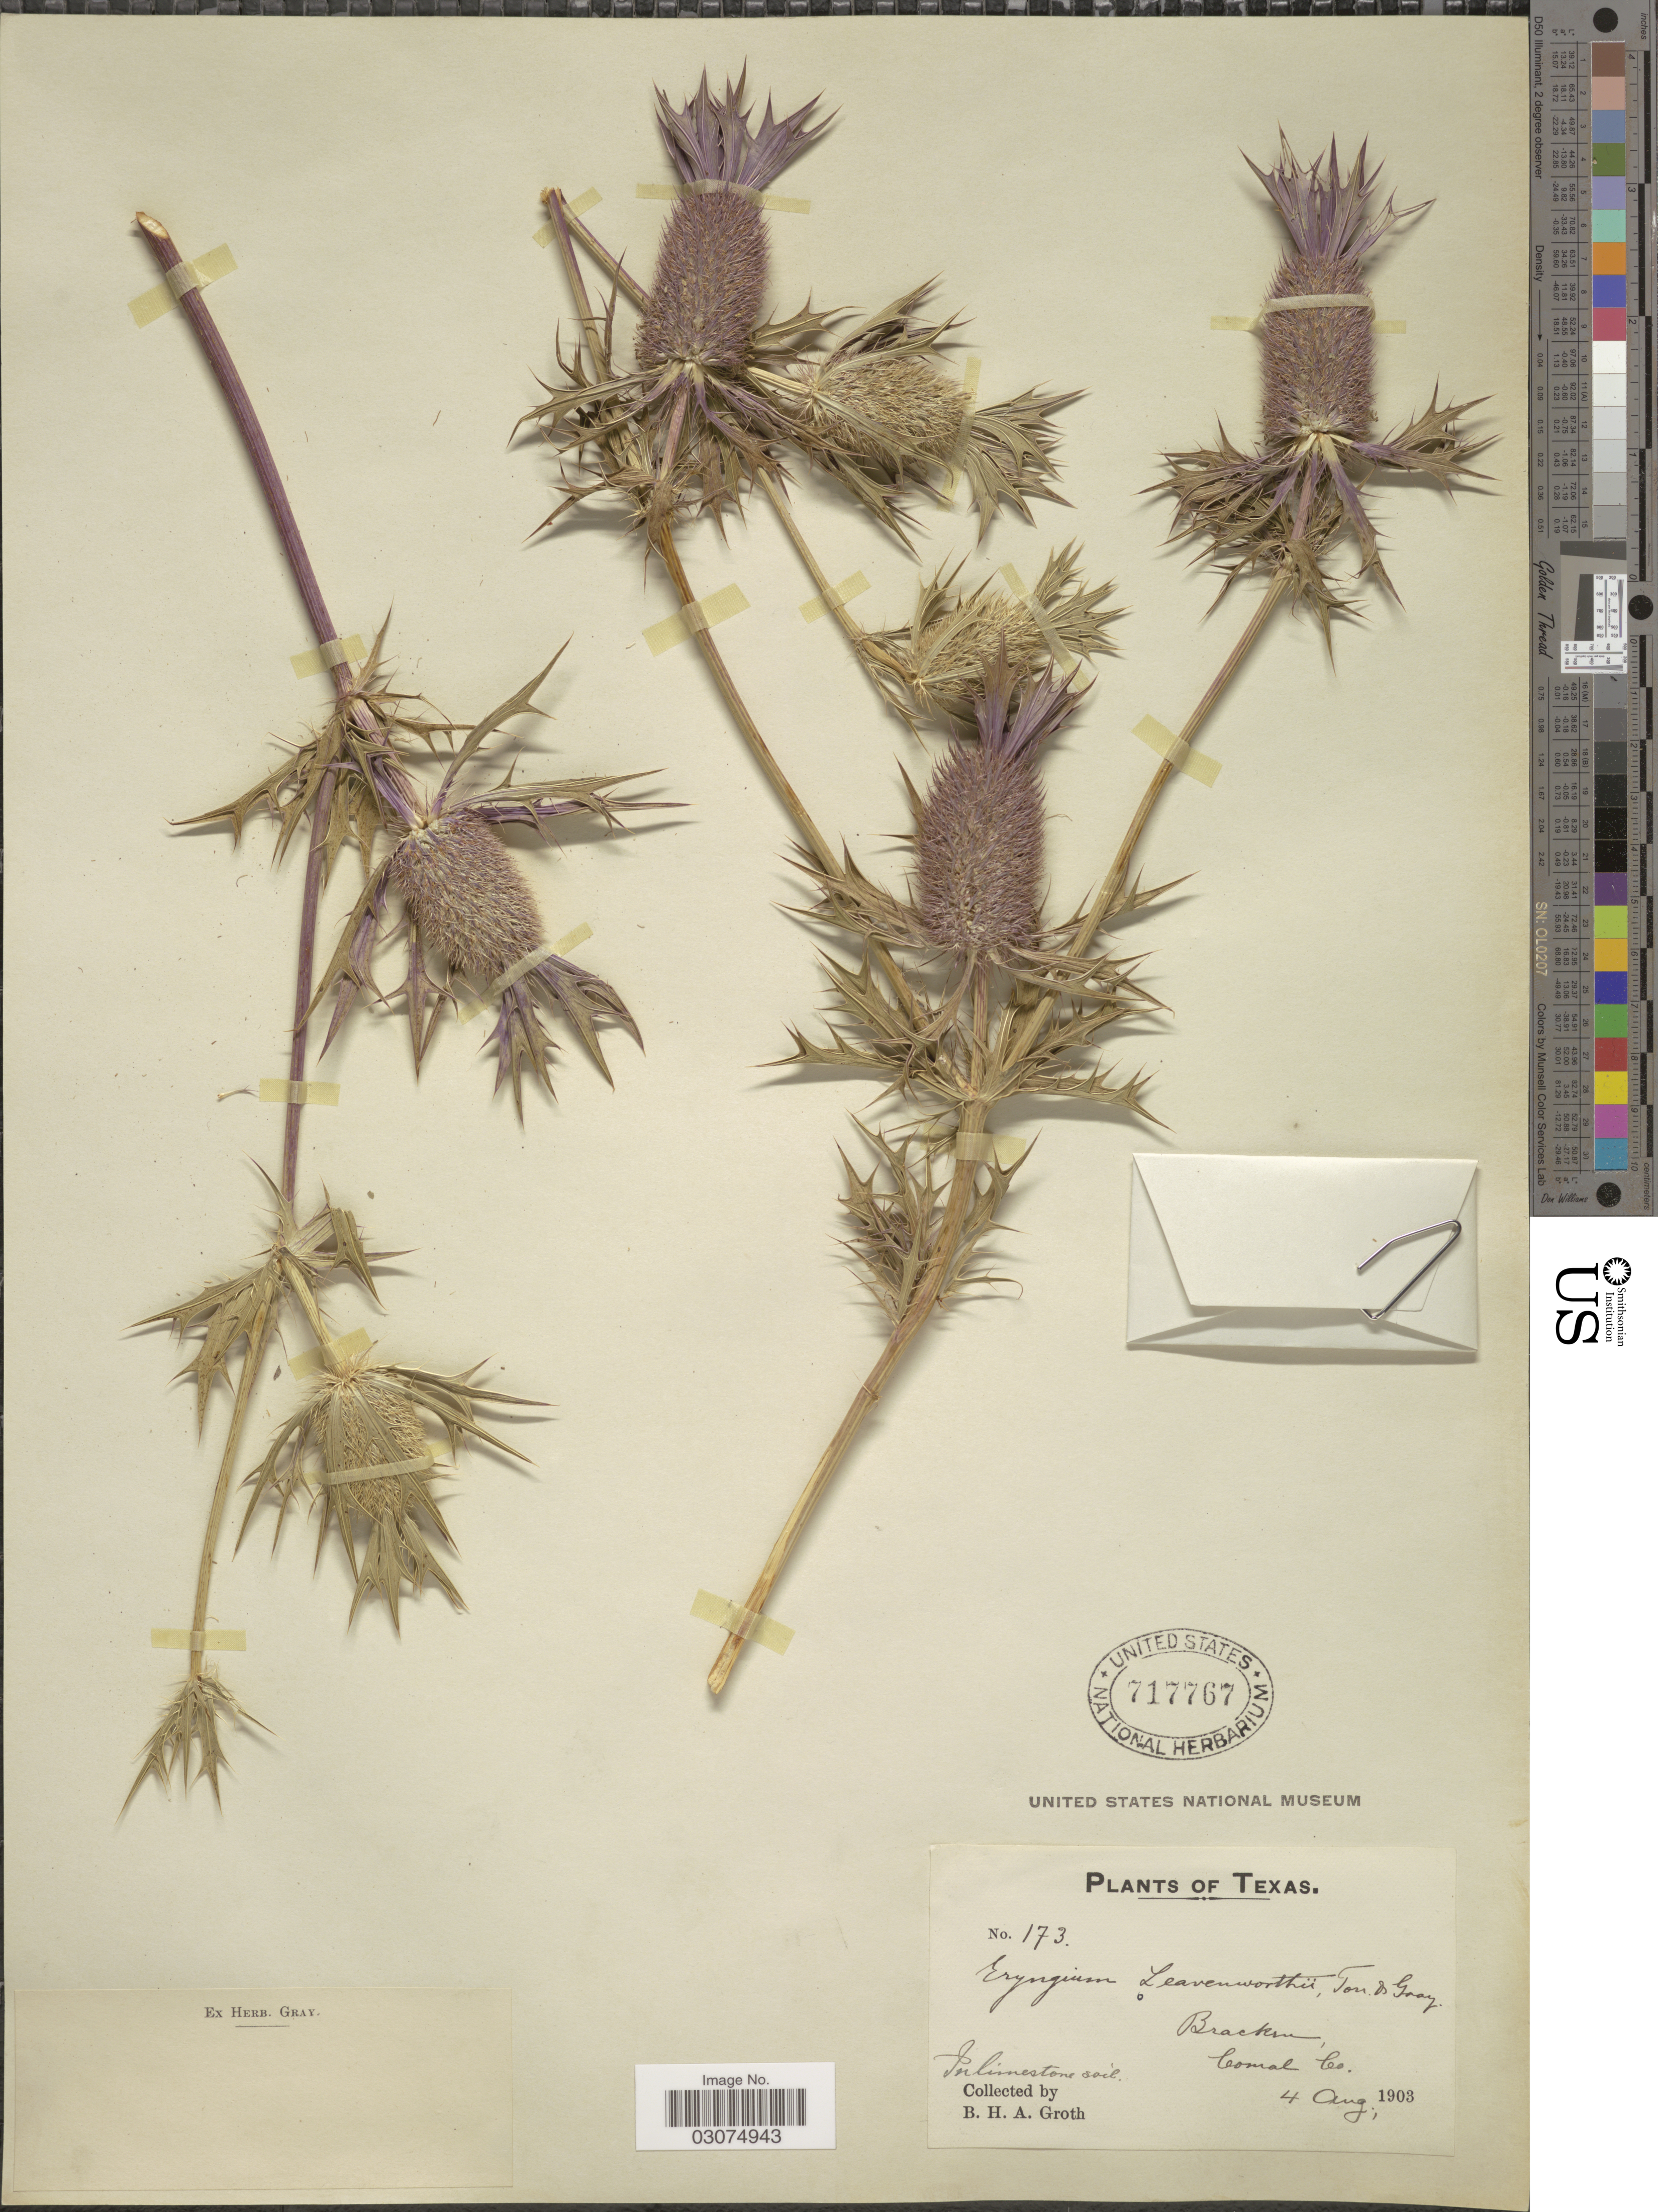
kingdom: Plantae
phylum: Tracheophyta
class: Magnoliopsida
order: Apiales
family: Apiaceae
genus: Eryngium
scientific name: Eryngium leavenworthii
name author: Torr. & A. Gray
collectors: B. Groth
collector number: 173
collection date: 1903-08-04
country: United States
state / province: Texas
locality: Bracken Comal Co.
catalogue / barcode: US 717767